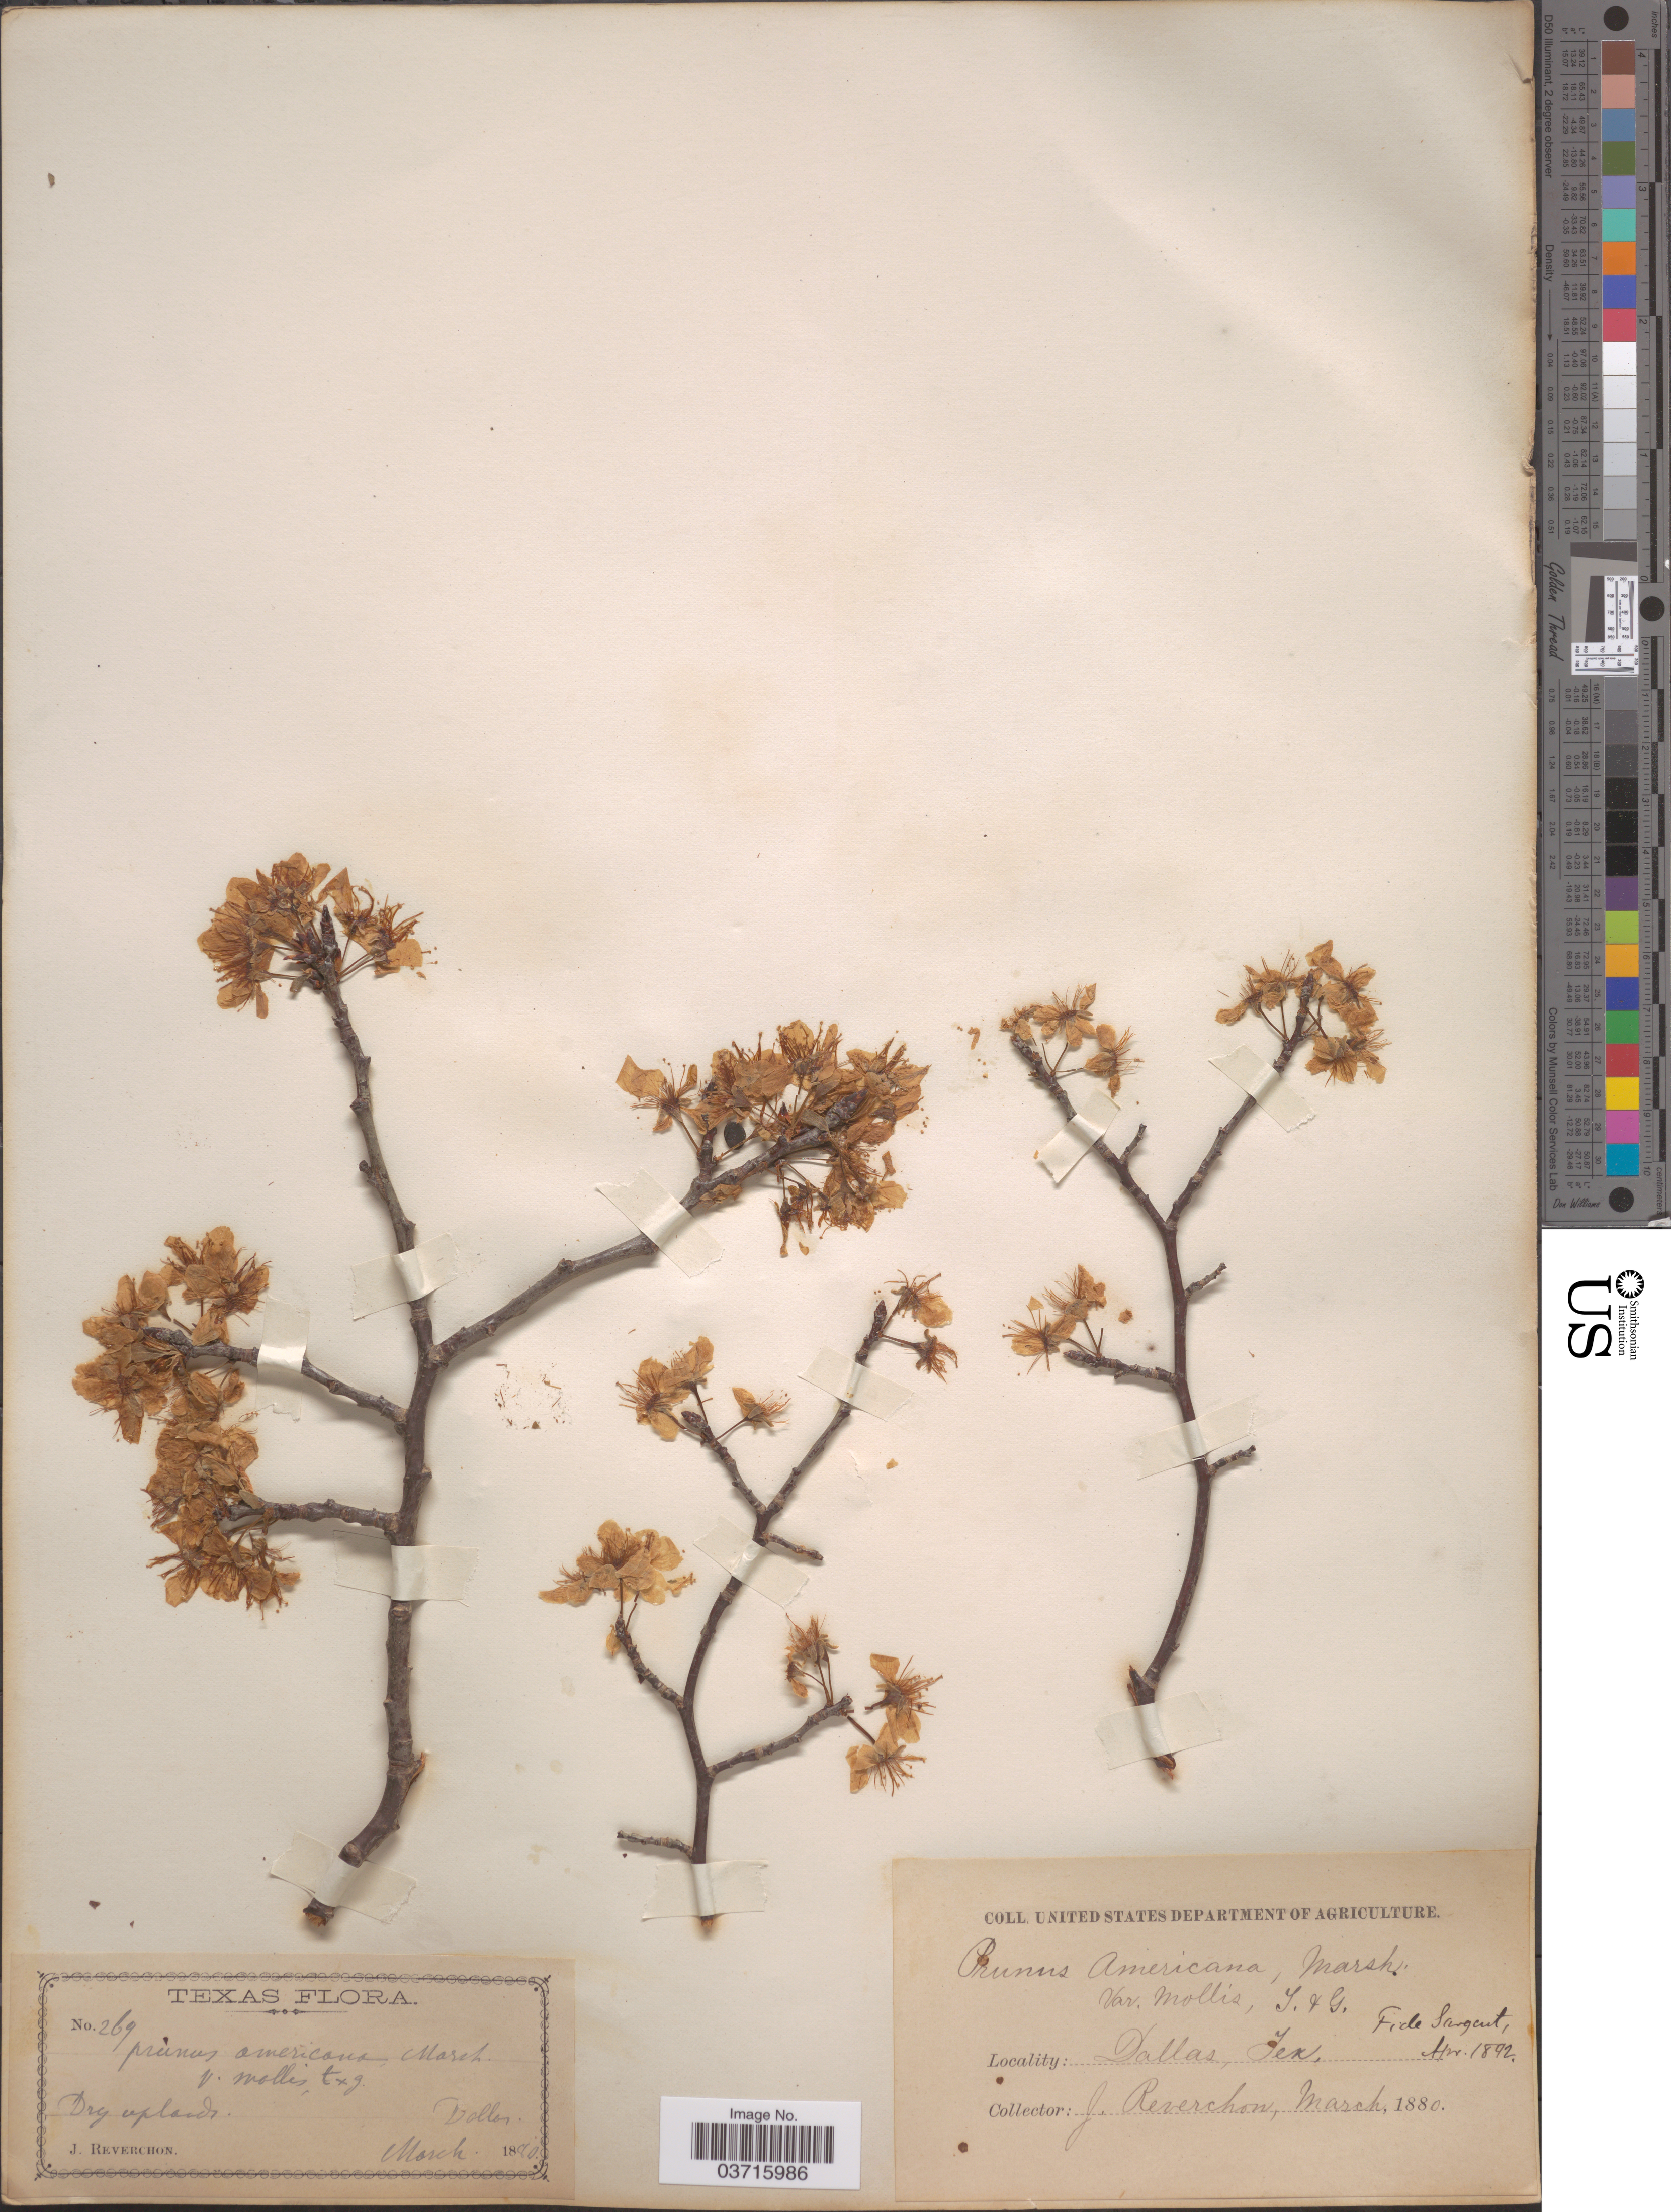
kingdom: Plantae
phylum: Tracheophyta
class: Magnoliopsida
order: Rosales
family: Rosaceae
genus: Prunus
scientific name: Prunus mexicana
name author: S. Watson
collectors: J. Reverchon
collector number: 269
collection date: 1880-03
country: United States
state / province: Texas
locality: Dallas.